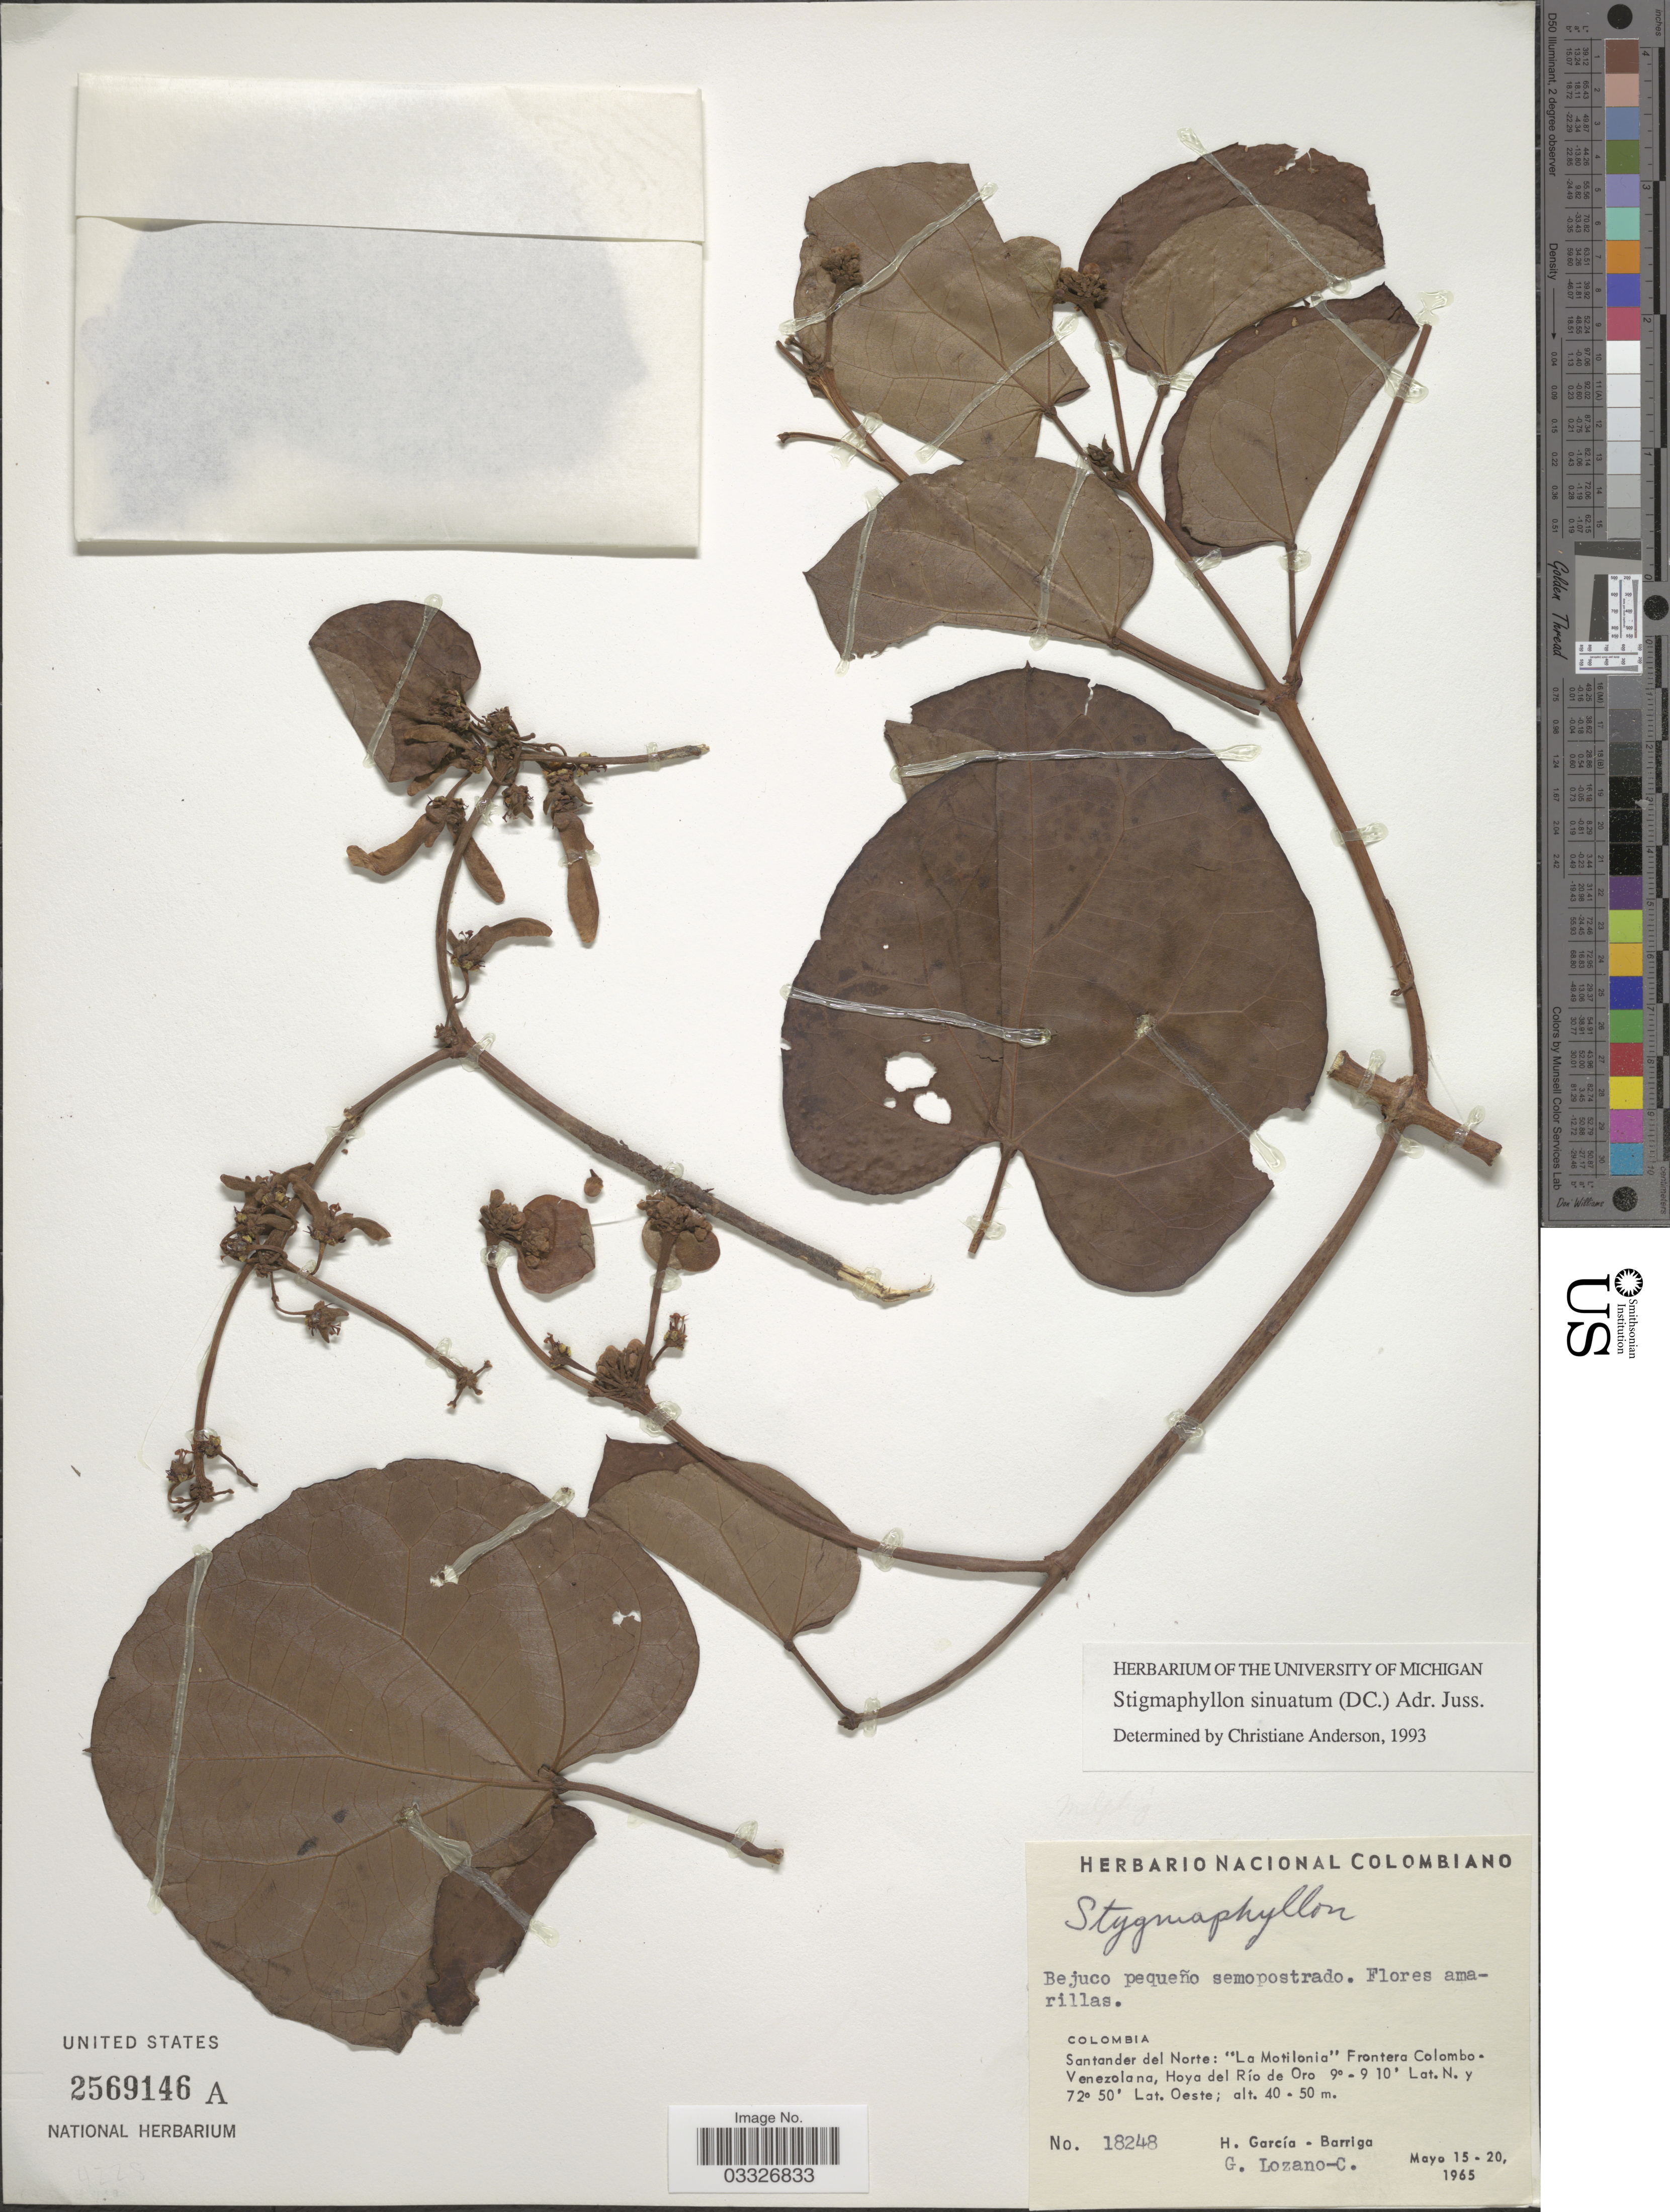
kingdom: Plantae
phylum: Tracheophyta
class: Magnoliopsida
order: Malpighiales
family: Malpighiaceae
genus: Stigmaphyllon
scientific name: Stigmaphyllon sinuatum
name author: (DC.) A. Juss.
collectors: H. García Barriga & G. Lozano-Contreras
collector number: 18248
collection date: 1965-05-15/1965-05-20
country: Colombia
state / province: Norte de Santander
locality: Santander del Norte: "La Motilonia" Frontera Colombo-Venezolana, Hoya del Río de Oro.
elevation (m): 40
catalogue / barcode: US 2569146A